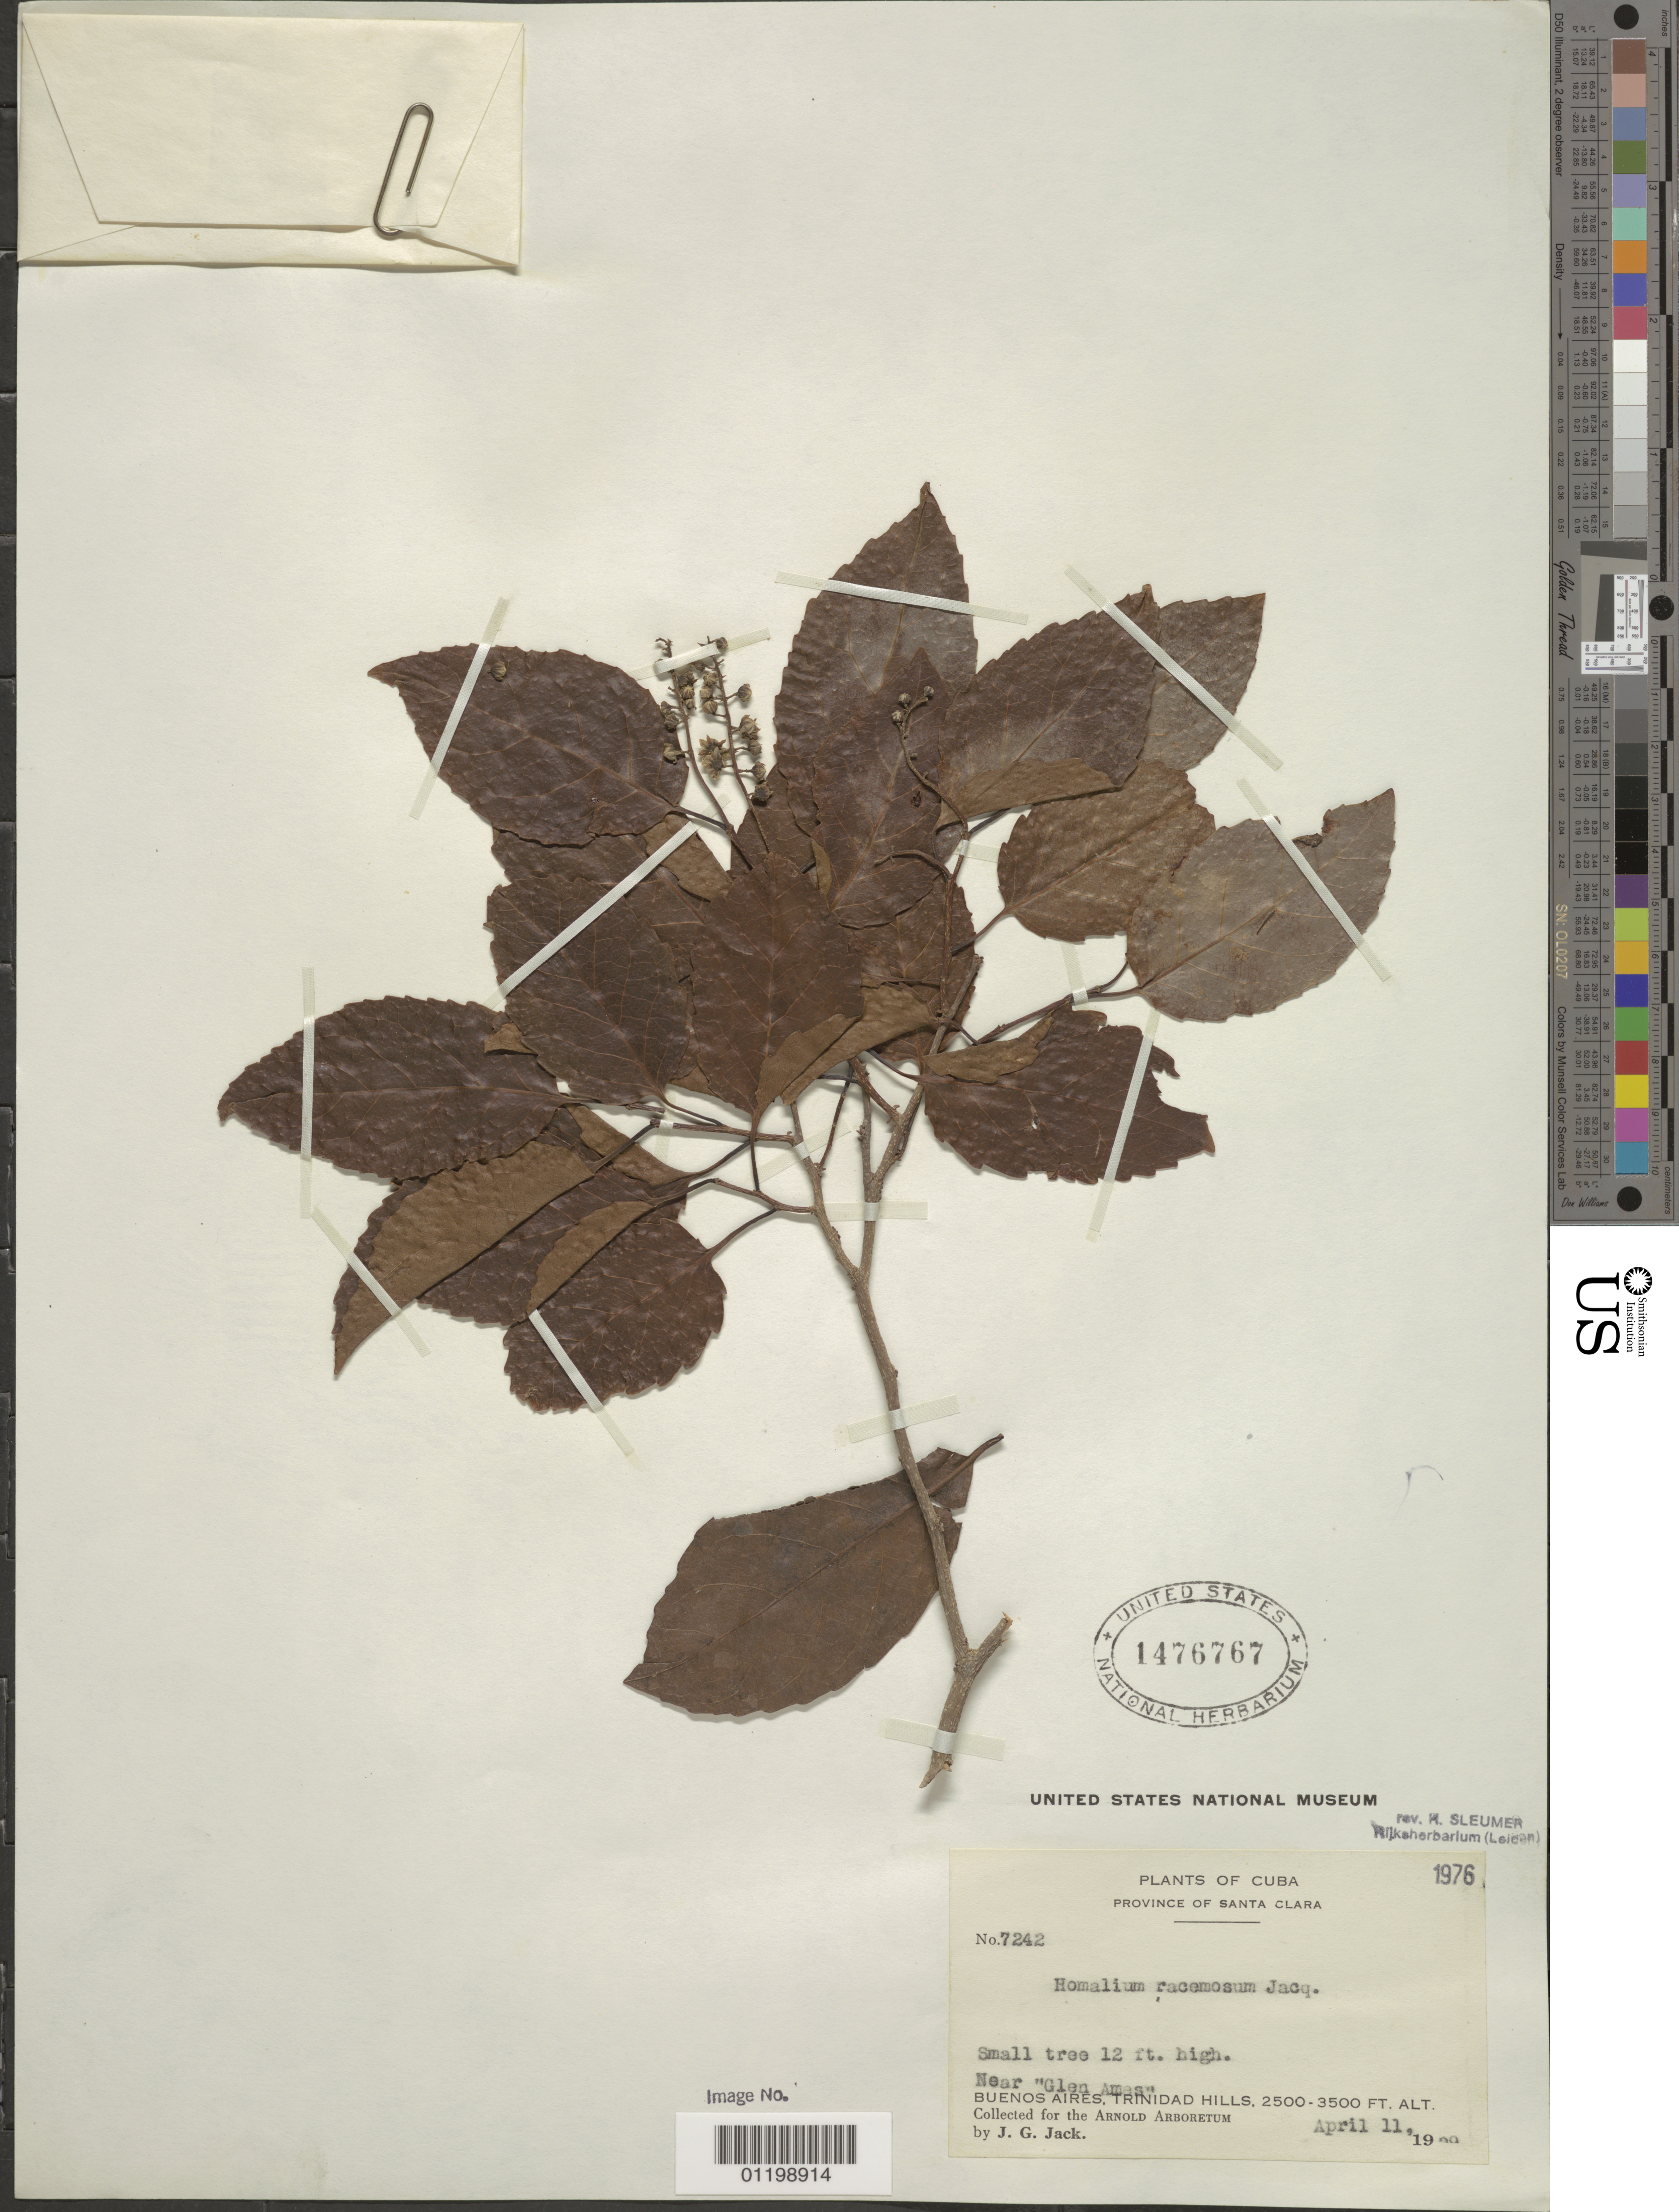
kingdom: Plantae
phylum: Tracheophyta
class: Magnoliopsida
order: Malpighiales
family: Salicaceae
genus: Homalium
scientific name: Homalium racemosum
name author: Jacq.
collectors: J. G. Jack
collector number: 7242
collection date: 1928-04-11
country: Cuba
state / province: Villa Clara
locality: Santa Clara, Buenos Aires, Trinidad Hills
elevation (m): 762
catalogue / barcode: US 1476767